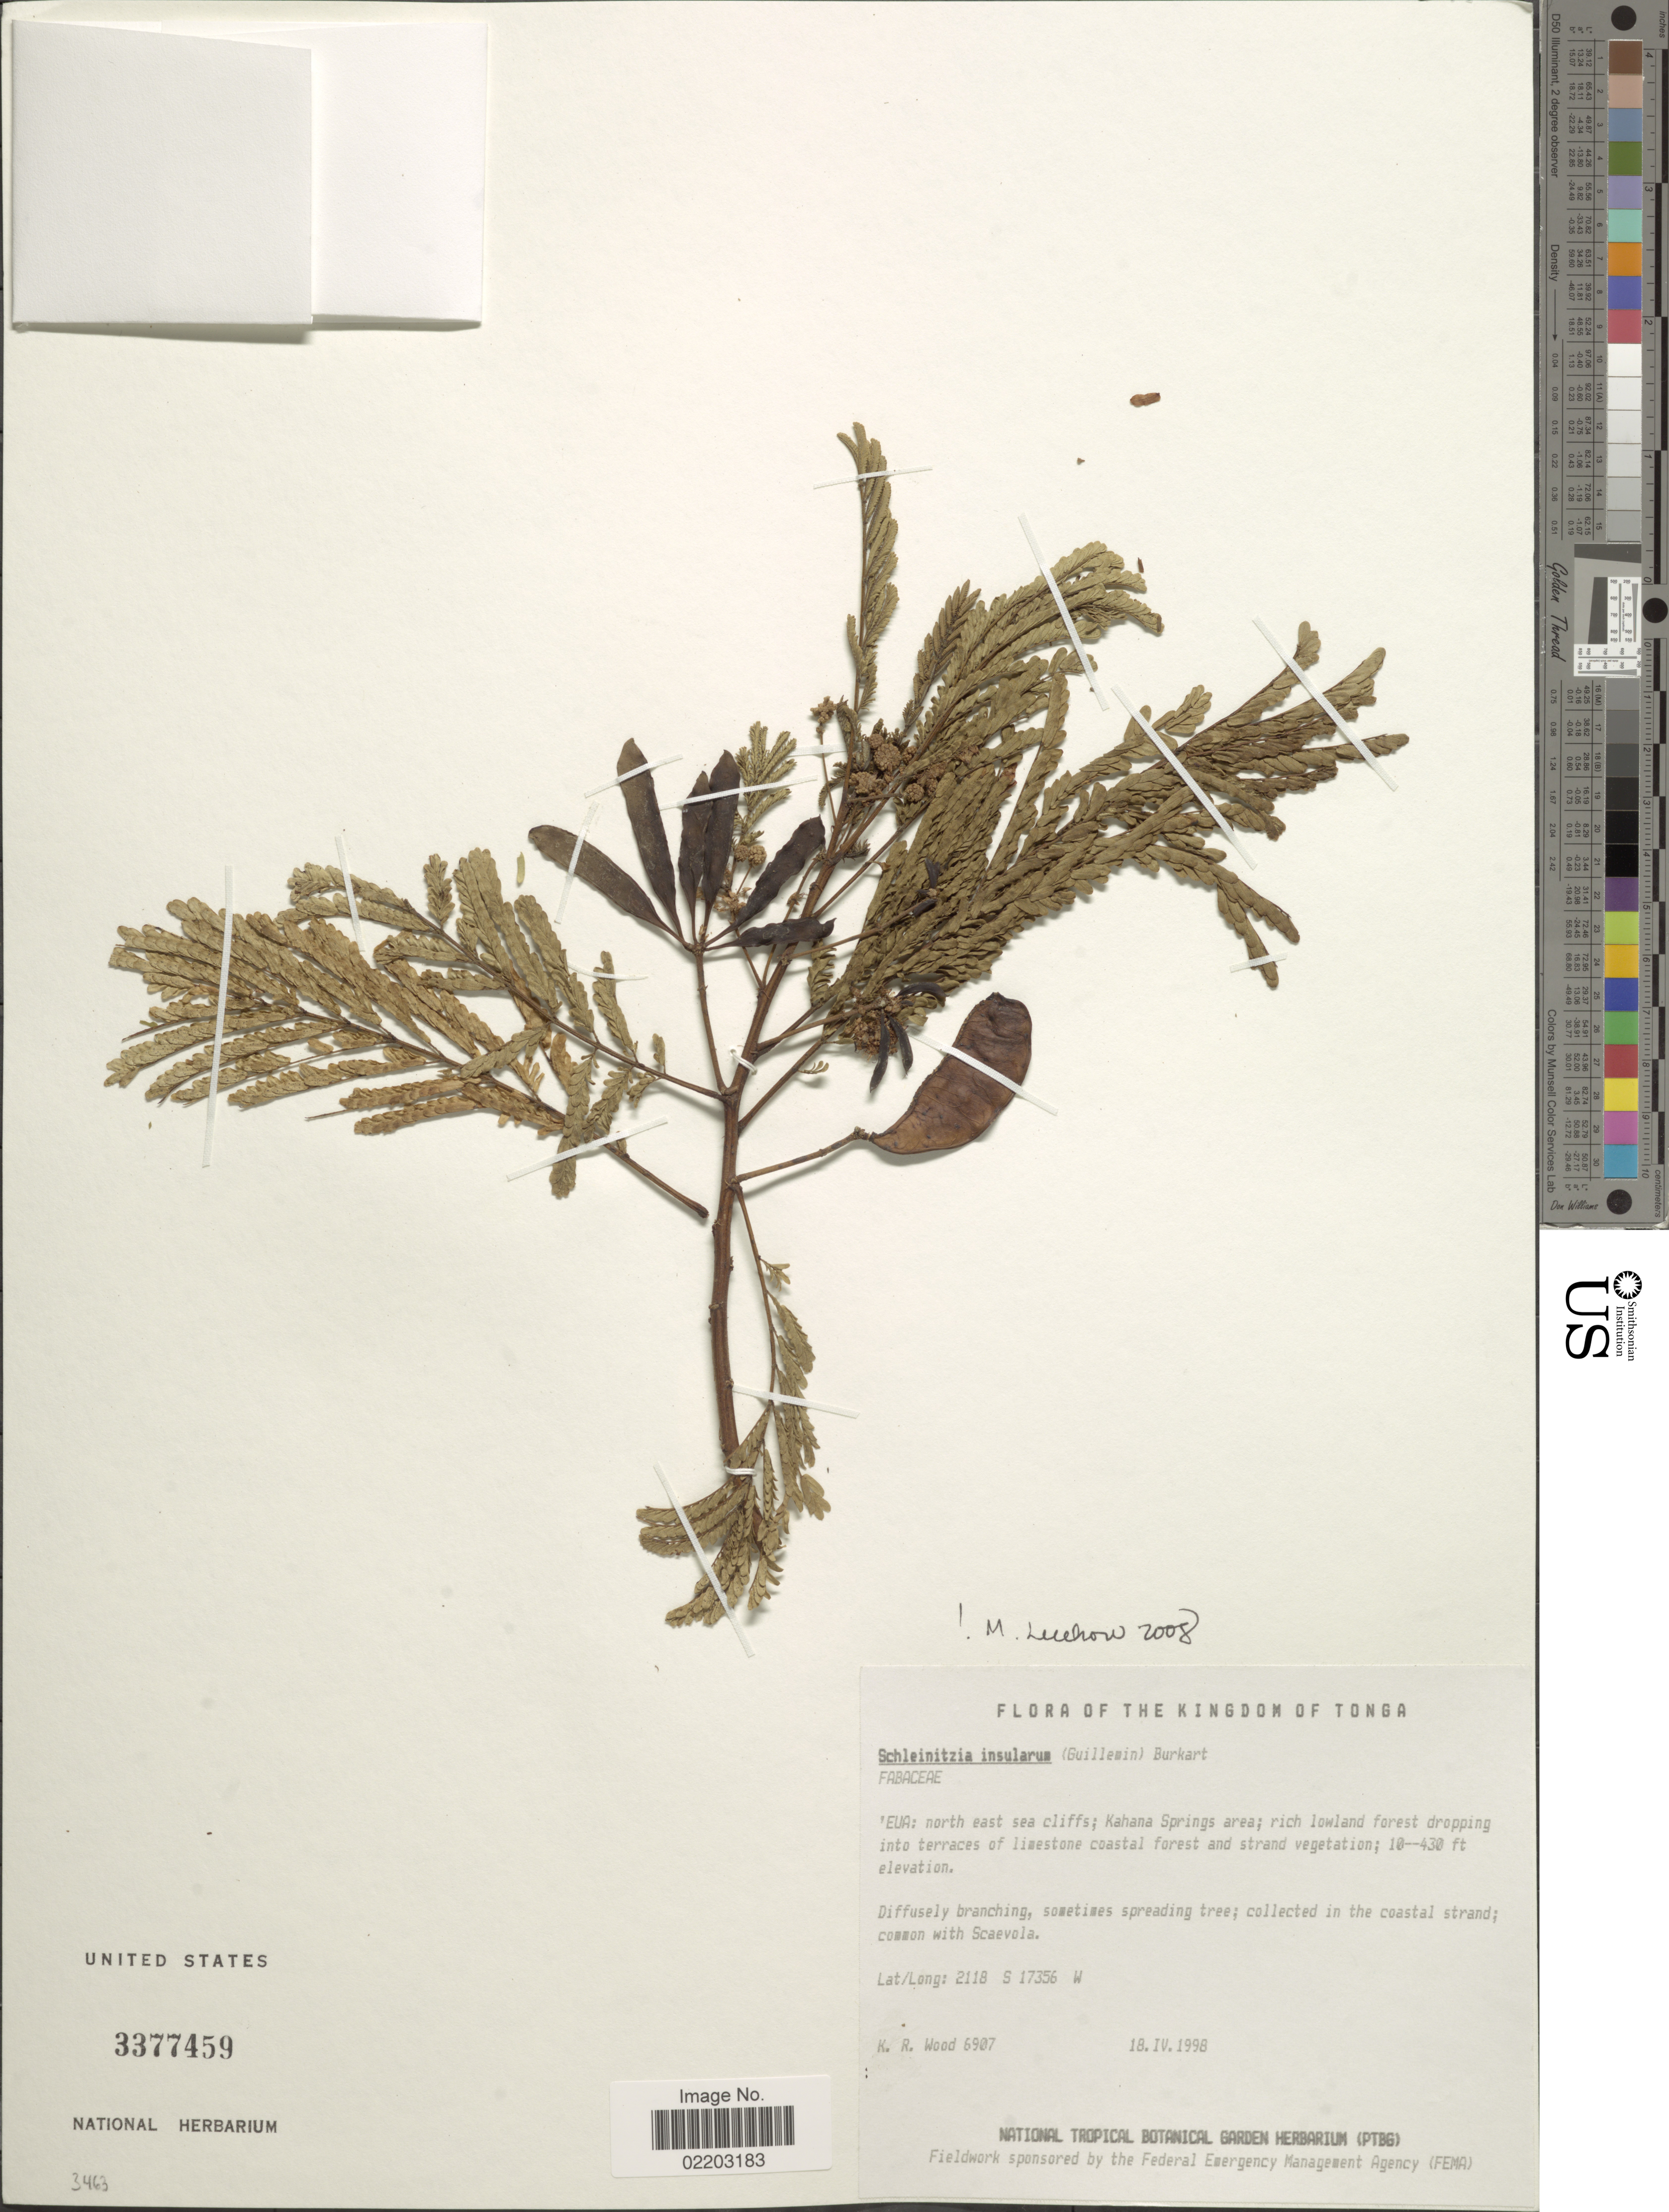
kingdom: Plantae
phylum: Tracheophyta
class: Magnoliopsida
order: Fabales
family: Fabaceae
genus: Piptadenia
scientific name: Piptadenia insularum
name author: (Guill.) Burkart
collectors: K. R. Wood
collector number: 6907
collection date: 1998-04-18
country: Tonga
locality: The Kingdom of Tonga, 'EUA: north east sea cliffs; Kahana Springs area; rich lowland forest dropping into terraces of limestone coastal forest and strand vegetation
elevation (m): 3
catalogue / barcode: US 3377459